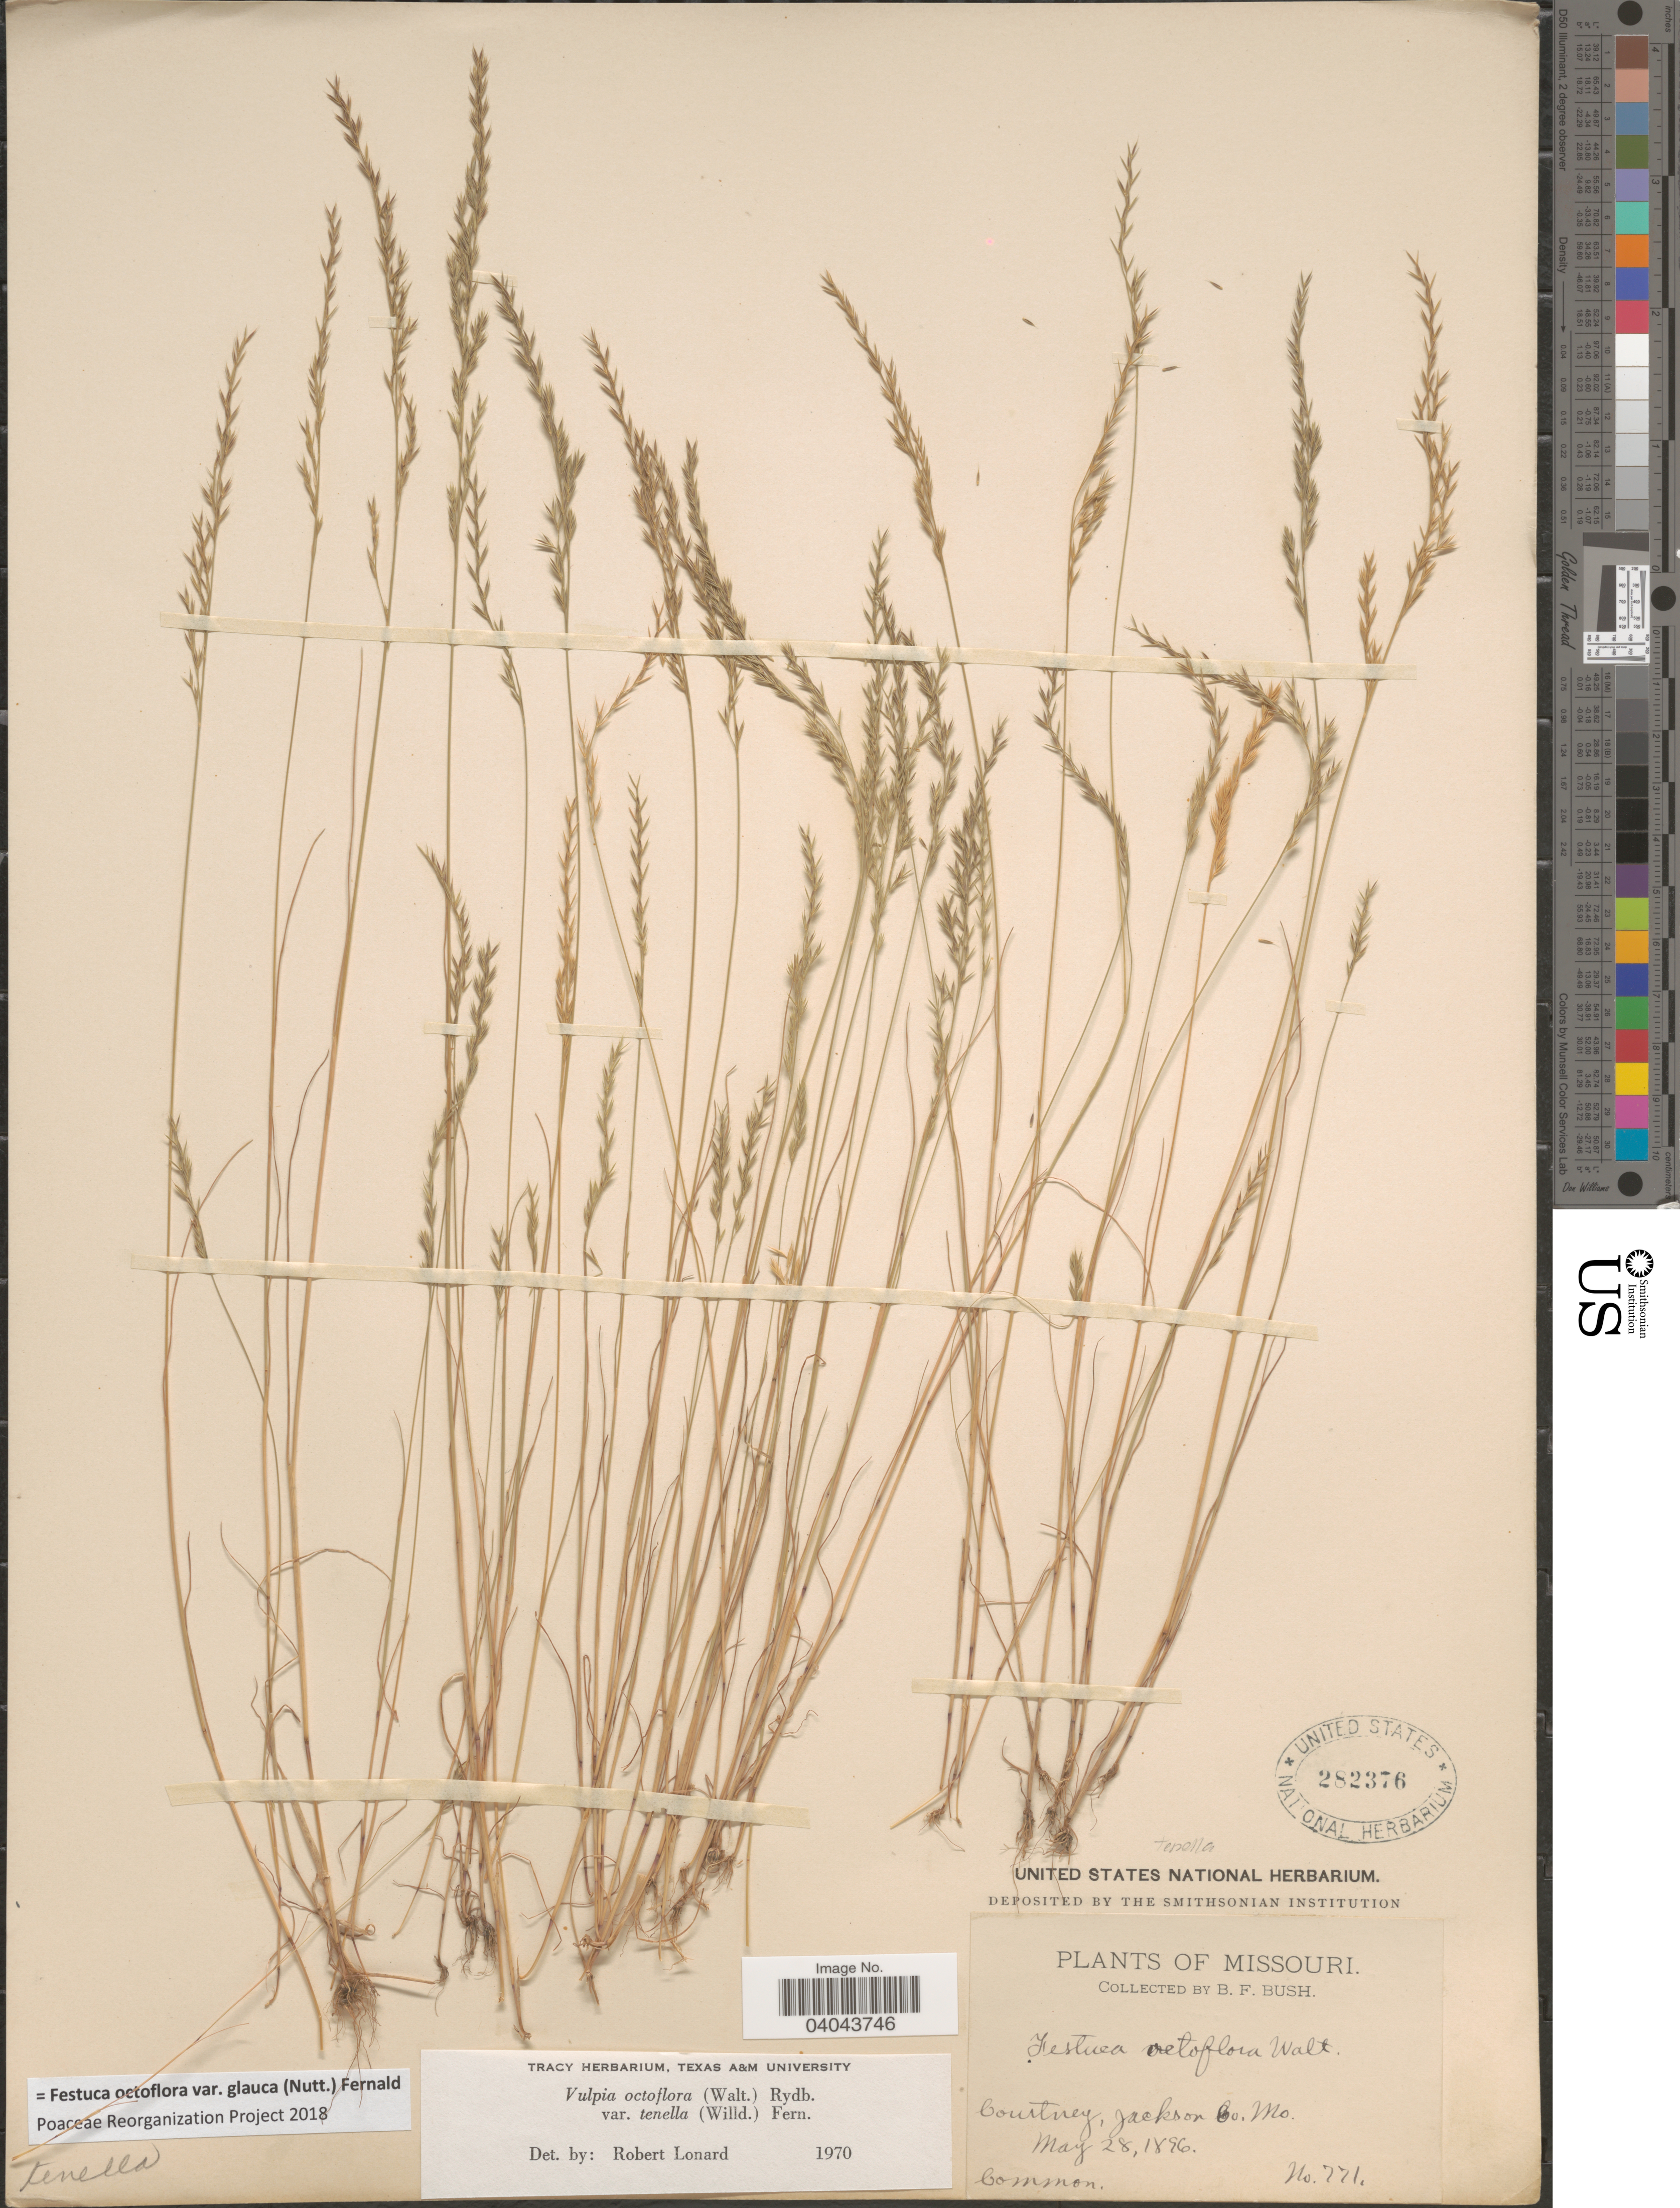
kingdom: Plantae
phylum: Tracheophyta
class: Liliopsida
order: Poales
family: Poaceae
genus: Festuca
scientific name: Festuca octoflora var. glauca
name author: (Nutt.) Fernald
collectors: B. F. Bush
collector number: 771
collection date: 1896-05-28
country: United States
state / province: Missouri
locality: Courtney, Jackson Co.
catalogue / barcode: US 282376